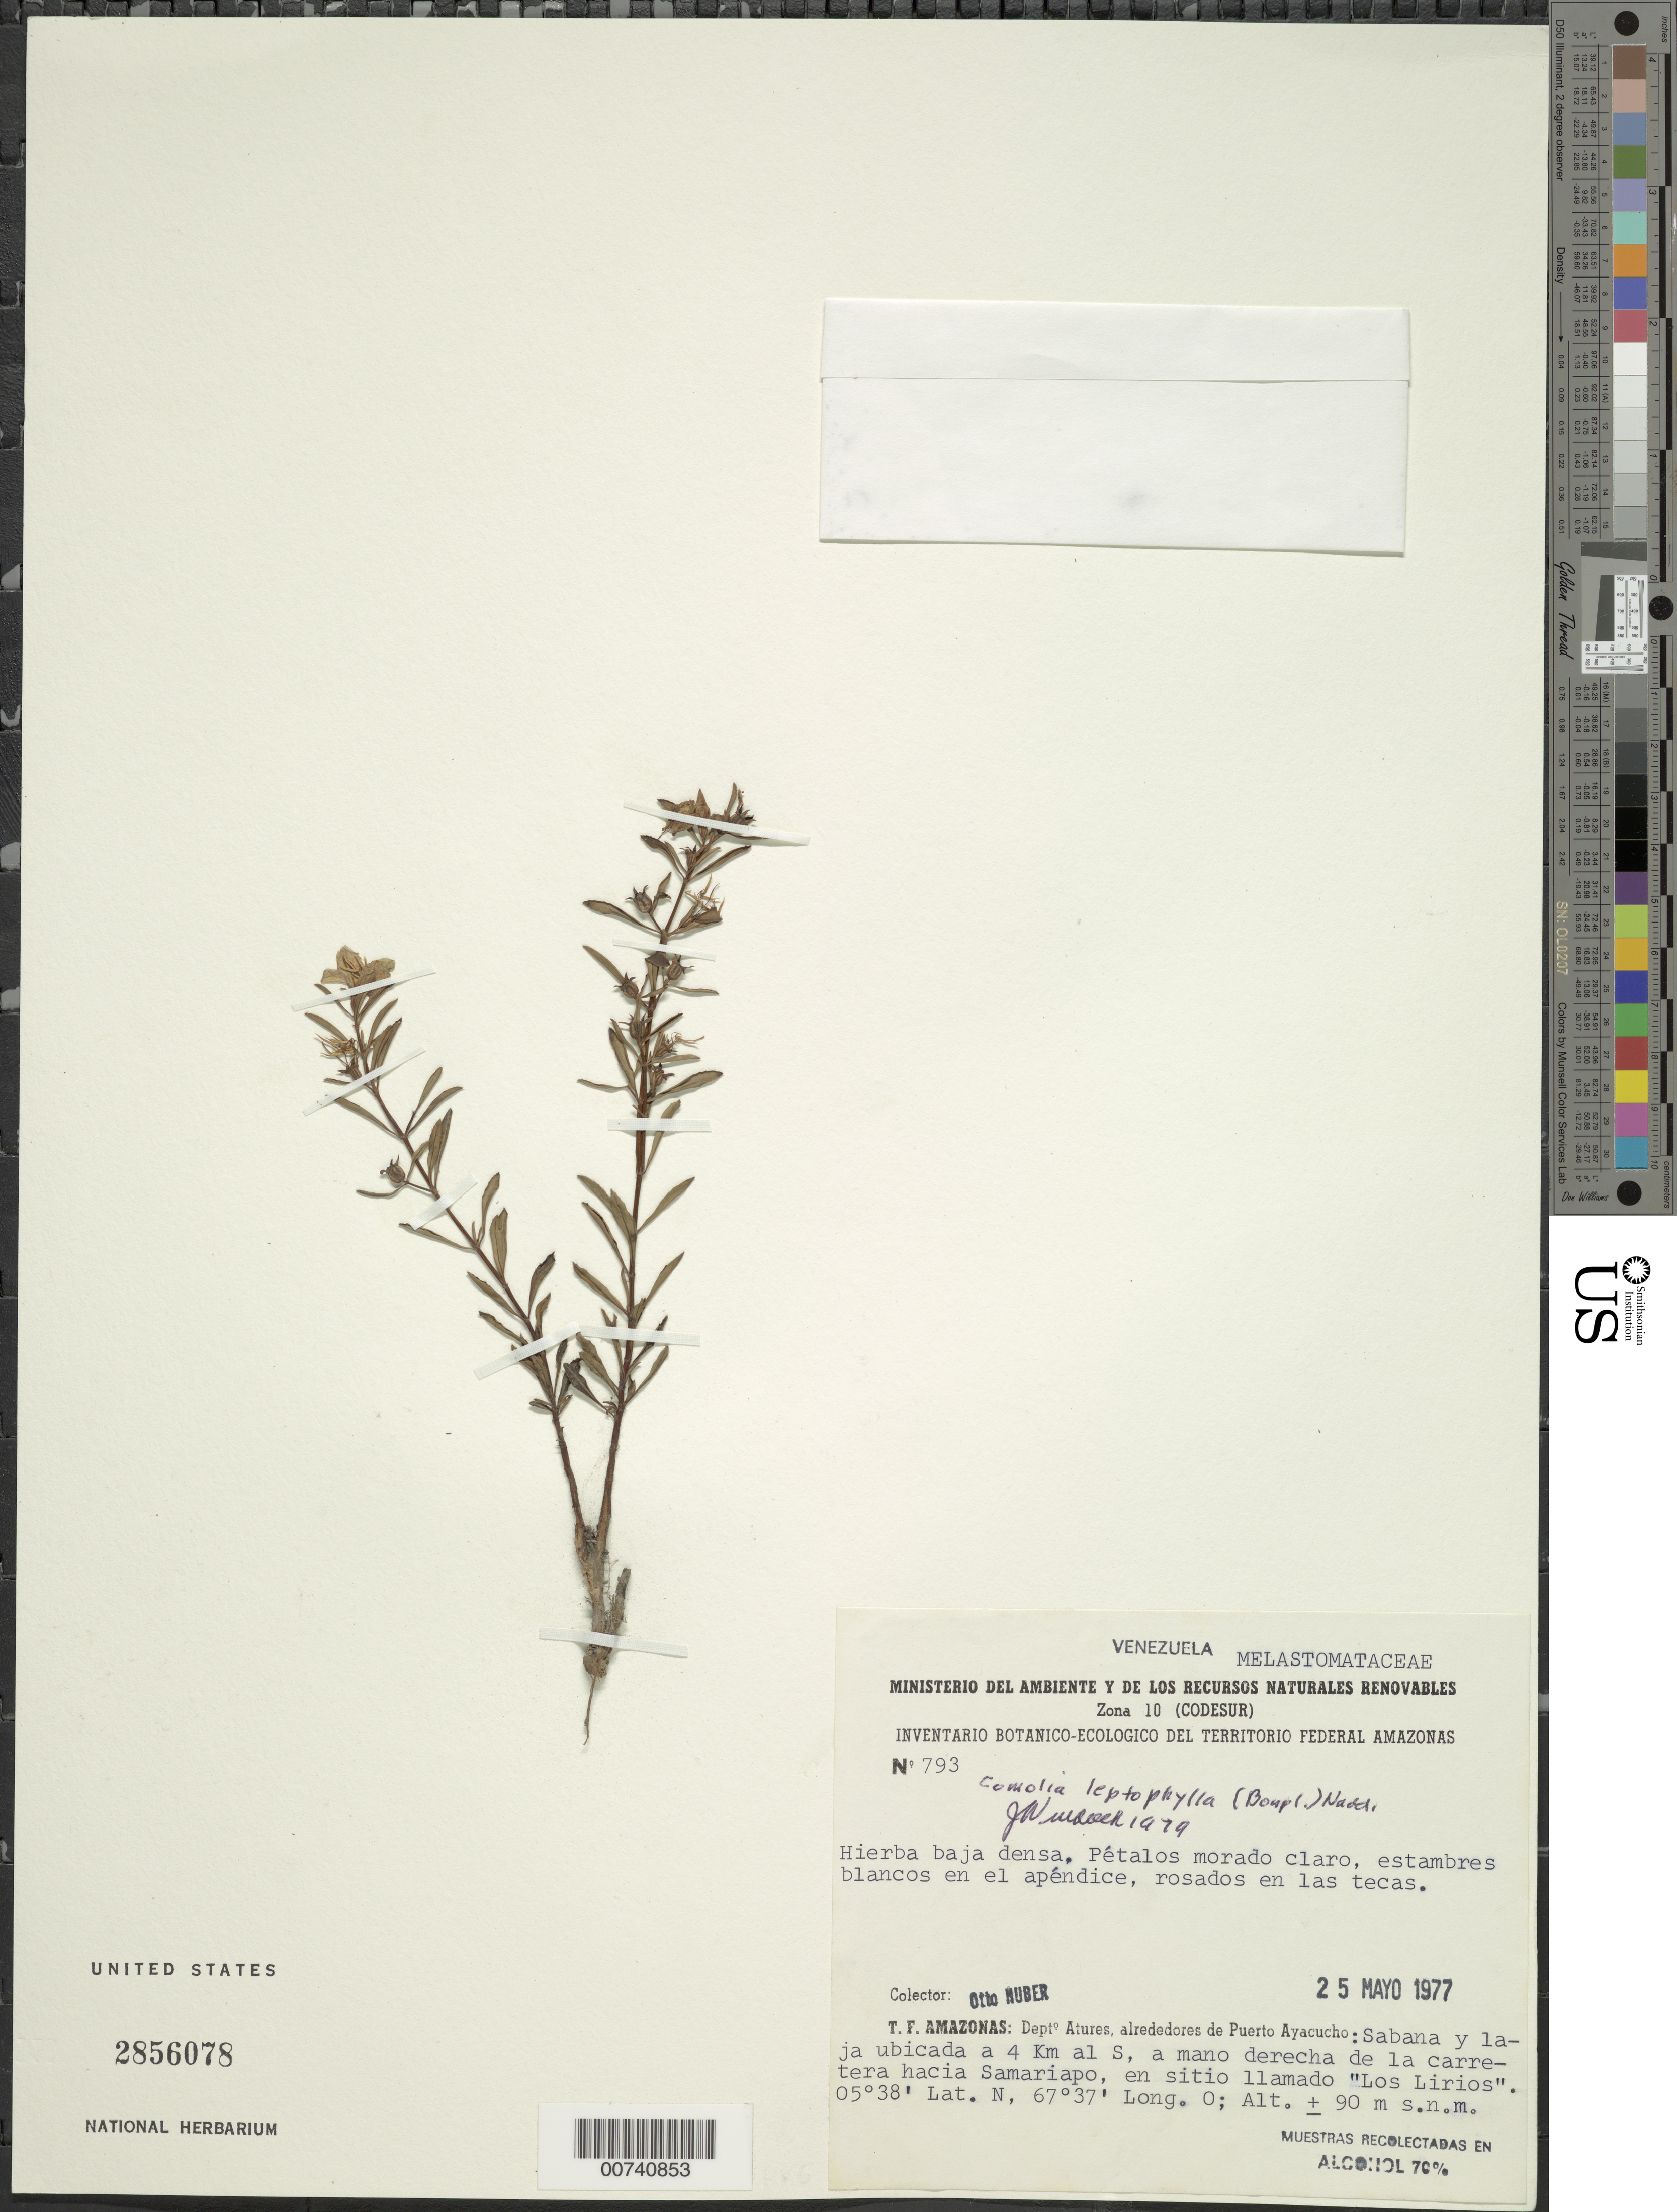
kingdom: Plantae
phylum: Tracheophyta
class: Magnoliopsida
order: Myrtales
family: Melastomataceae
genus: Comolia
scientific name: Comolia leptophylla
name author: (Bonpl.) Naudin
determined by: Wurdack, John J., (US), US (UNITED STATES)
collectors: O. Huber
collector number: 793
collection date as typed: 25-May-77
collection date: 1977-05-25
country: Venezuela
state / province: Amazonas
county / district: Atures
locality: Puerto Ayacucho, carretera del Samariapo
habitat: Savanna and laja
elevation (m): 90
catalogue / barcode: US 2856078